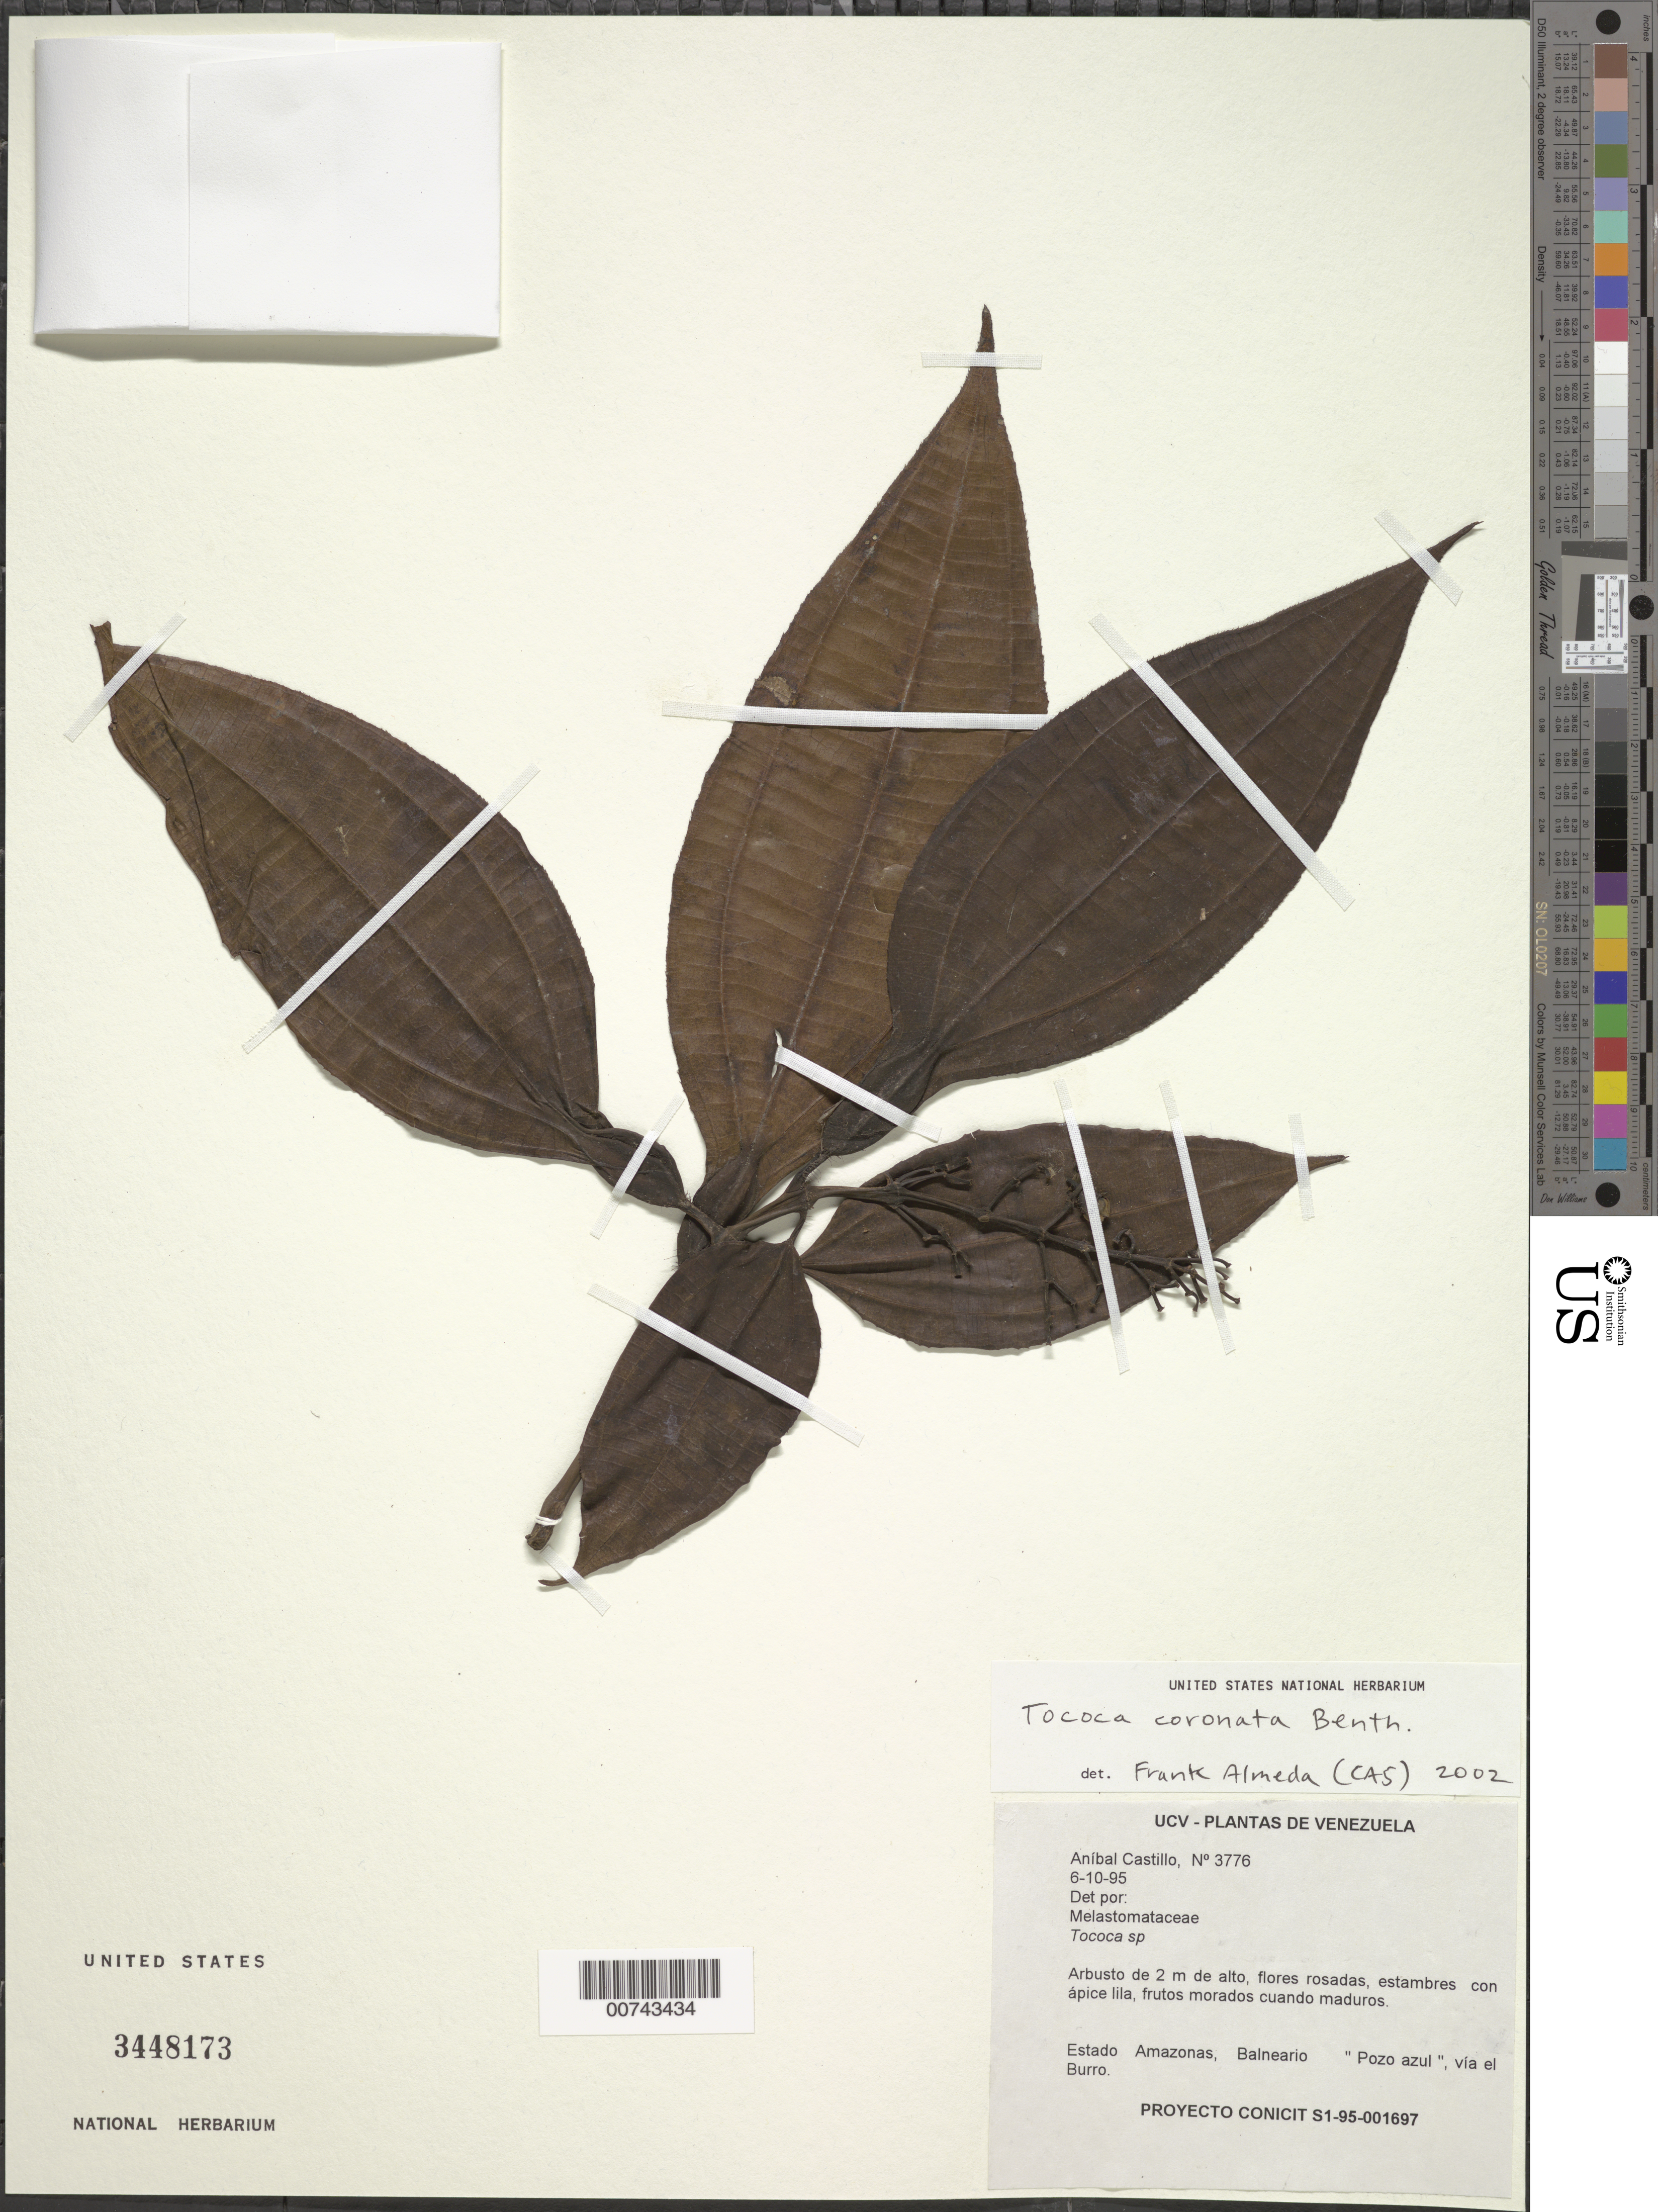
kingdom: Plantae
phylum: Tracheophyta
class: Magnoliopsida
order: Myrtales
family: Melastomataceae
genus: Tococa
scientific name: Tococa coronata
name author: Benth.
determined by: Almeda, F.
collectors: A. Castillo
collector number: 3776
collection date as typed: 6-Oct-95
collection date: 1995-10-06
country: Venezuela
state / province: Amazonas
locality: Balnearío, "Pozo azul" via el Burro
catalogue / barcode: US 3448173